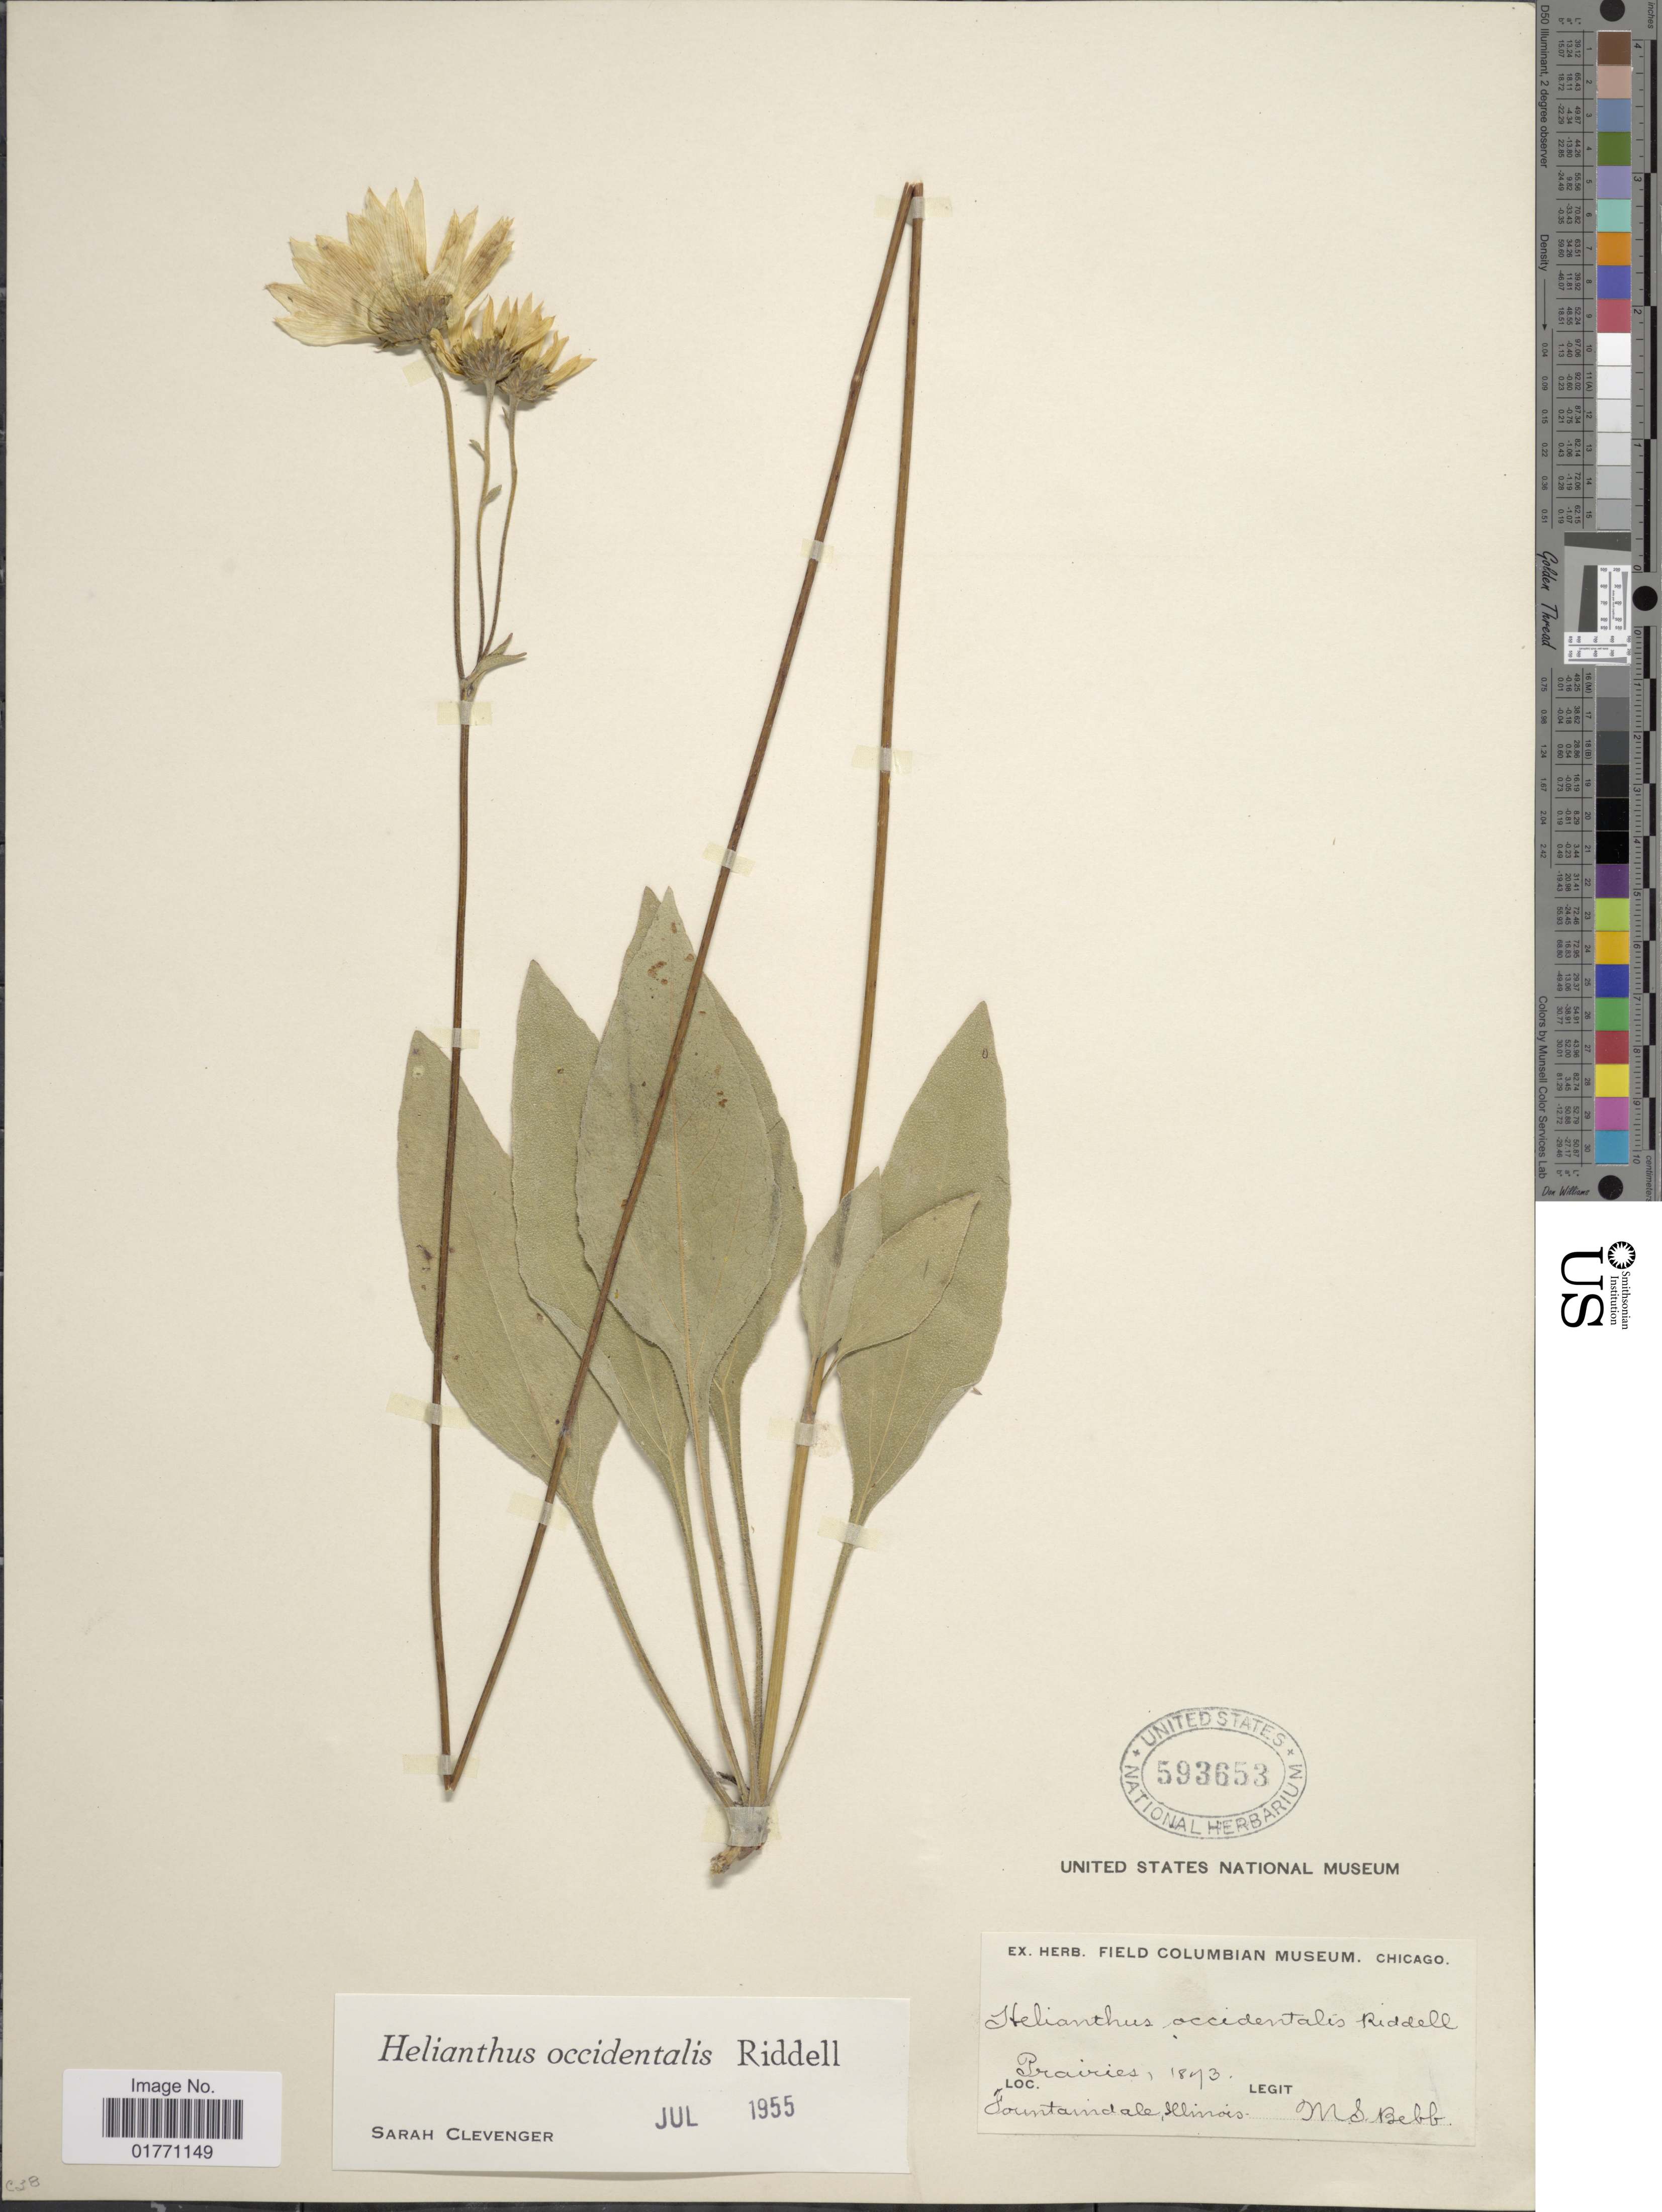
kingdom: Plantae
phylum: Tracheophyta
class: Magnoliopsida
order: Asterales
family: Asteraceae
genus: Helianthus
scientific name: Helianthus occidentalis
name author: Riddell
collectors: M. Bebb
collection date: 1893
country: United States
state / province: Illinois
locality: Prairies, Fountaindale.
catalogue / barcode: US 593653